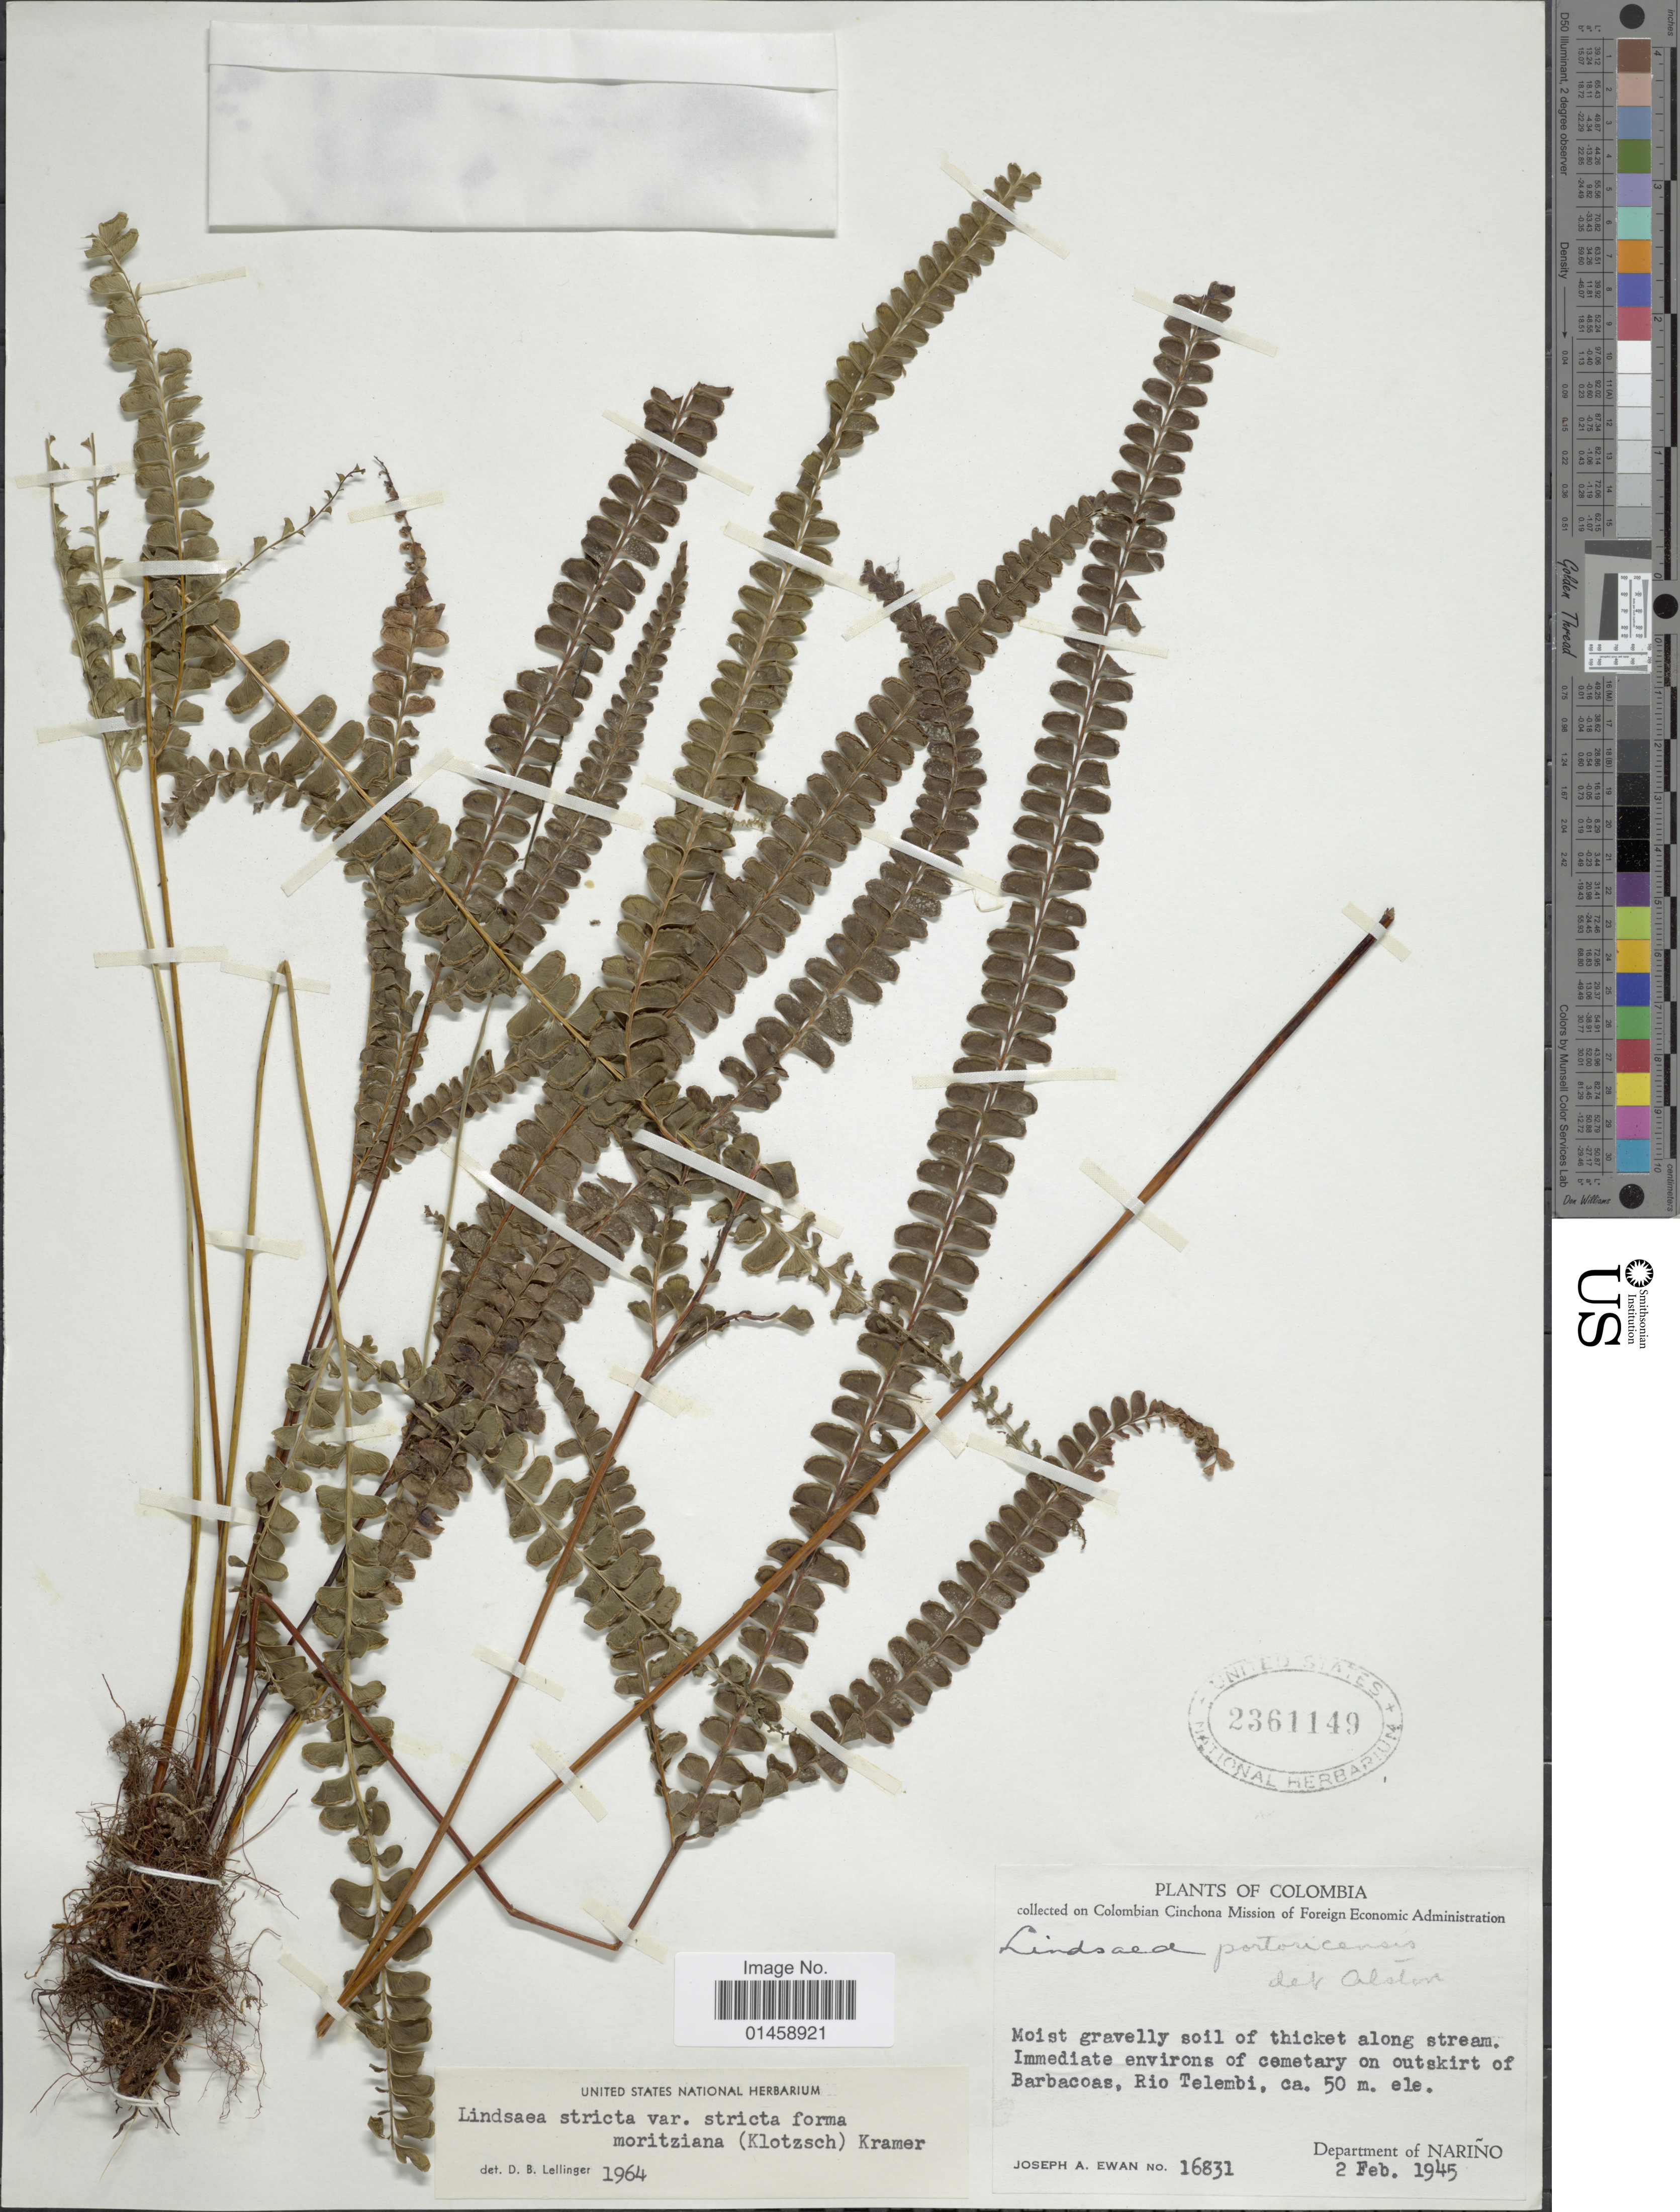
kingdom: Plantae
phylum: Tracheophyta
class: Polypodiopsida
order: Polypodiales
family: Lindsaeaceae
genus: Lindsaea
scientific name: Lindsaea stricta var. stricta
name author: (Sw.) Dryand.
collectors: J. A. Ewan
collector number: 16831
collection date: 1945-02-02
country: Colombia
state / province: Nariño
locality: Moist gravelly soil of thicket along stream. Immediate environs of cemetary on outskiert of Barbacoas, Rio Telembi.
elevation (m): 50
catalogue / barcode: US 2361149